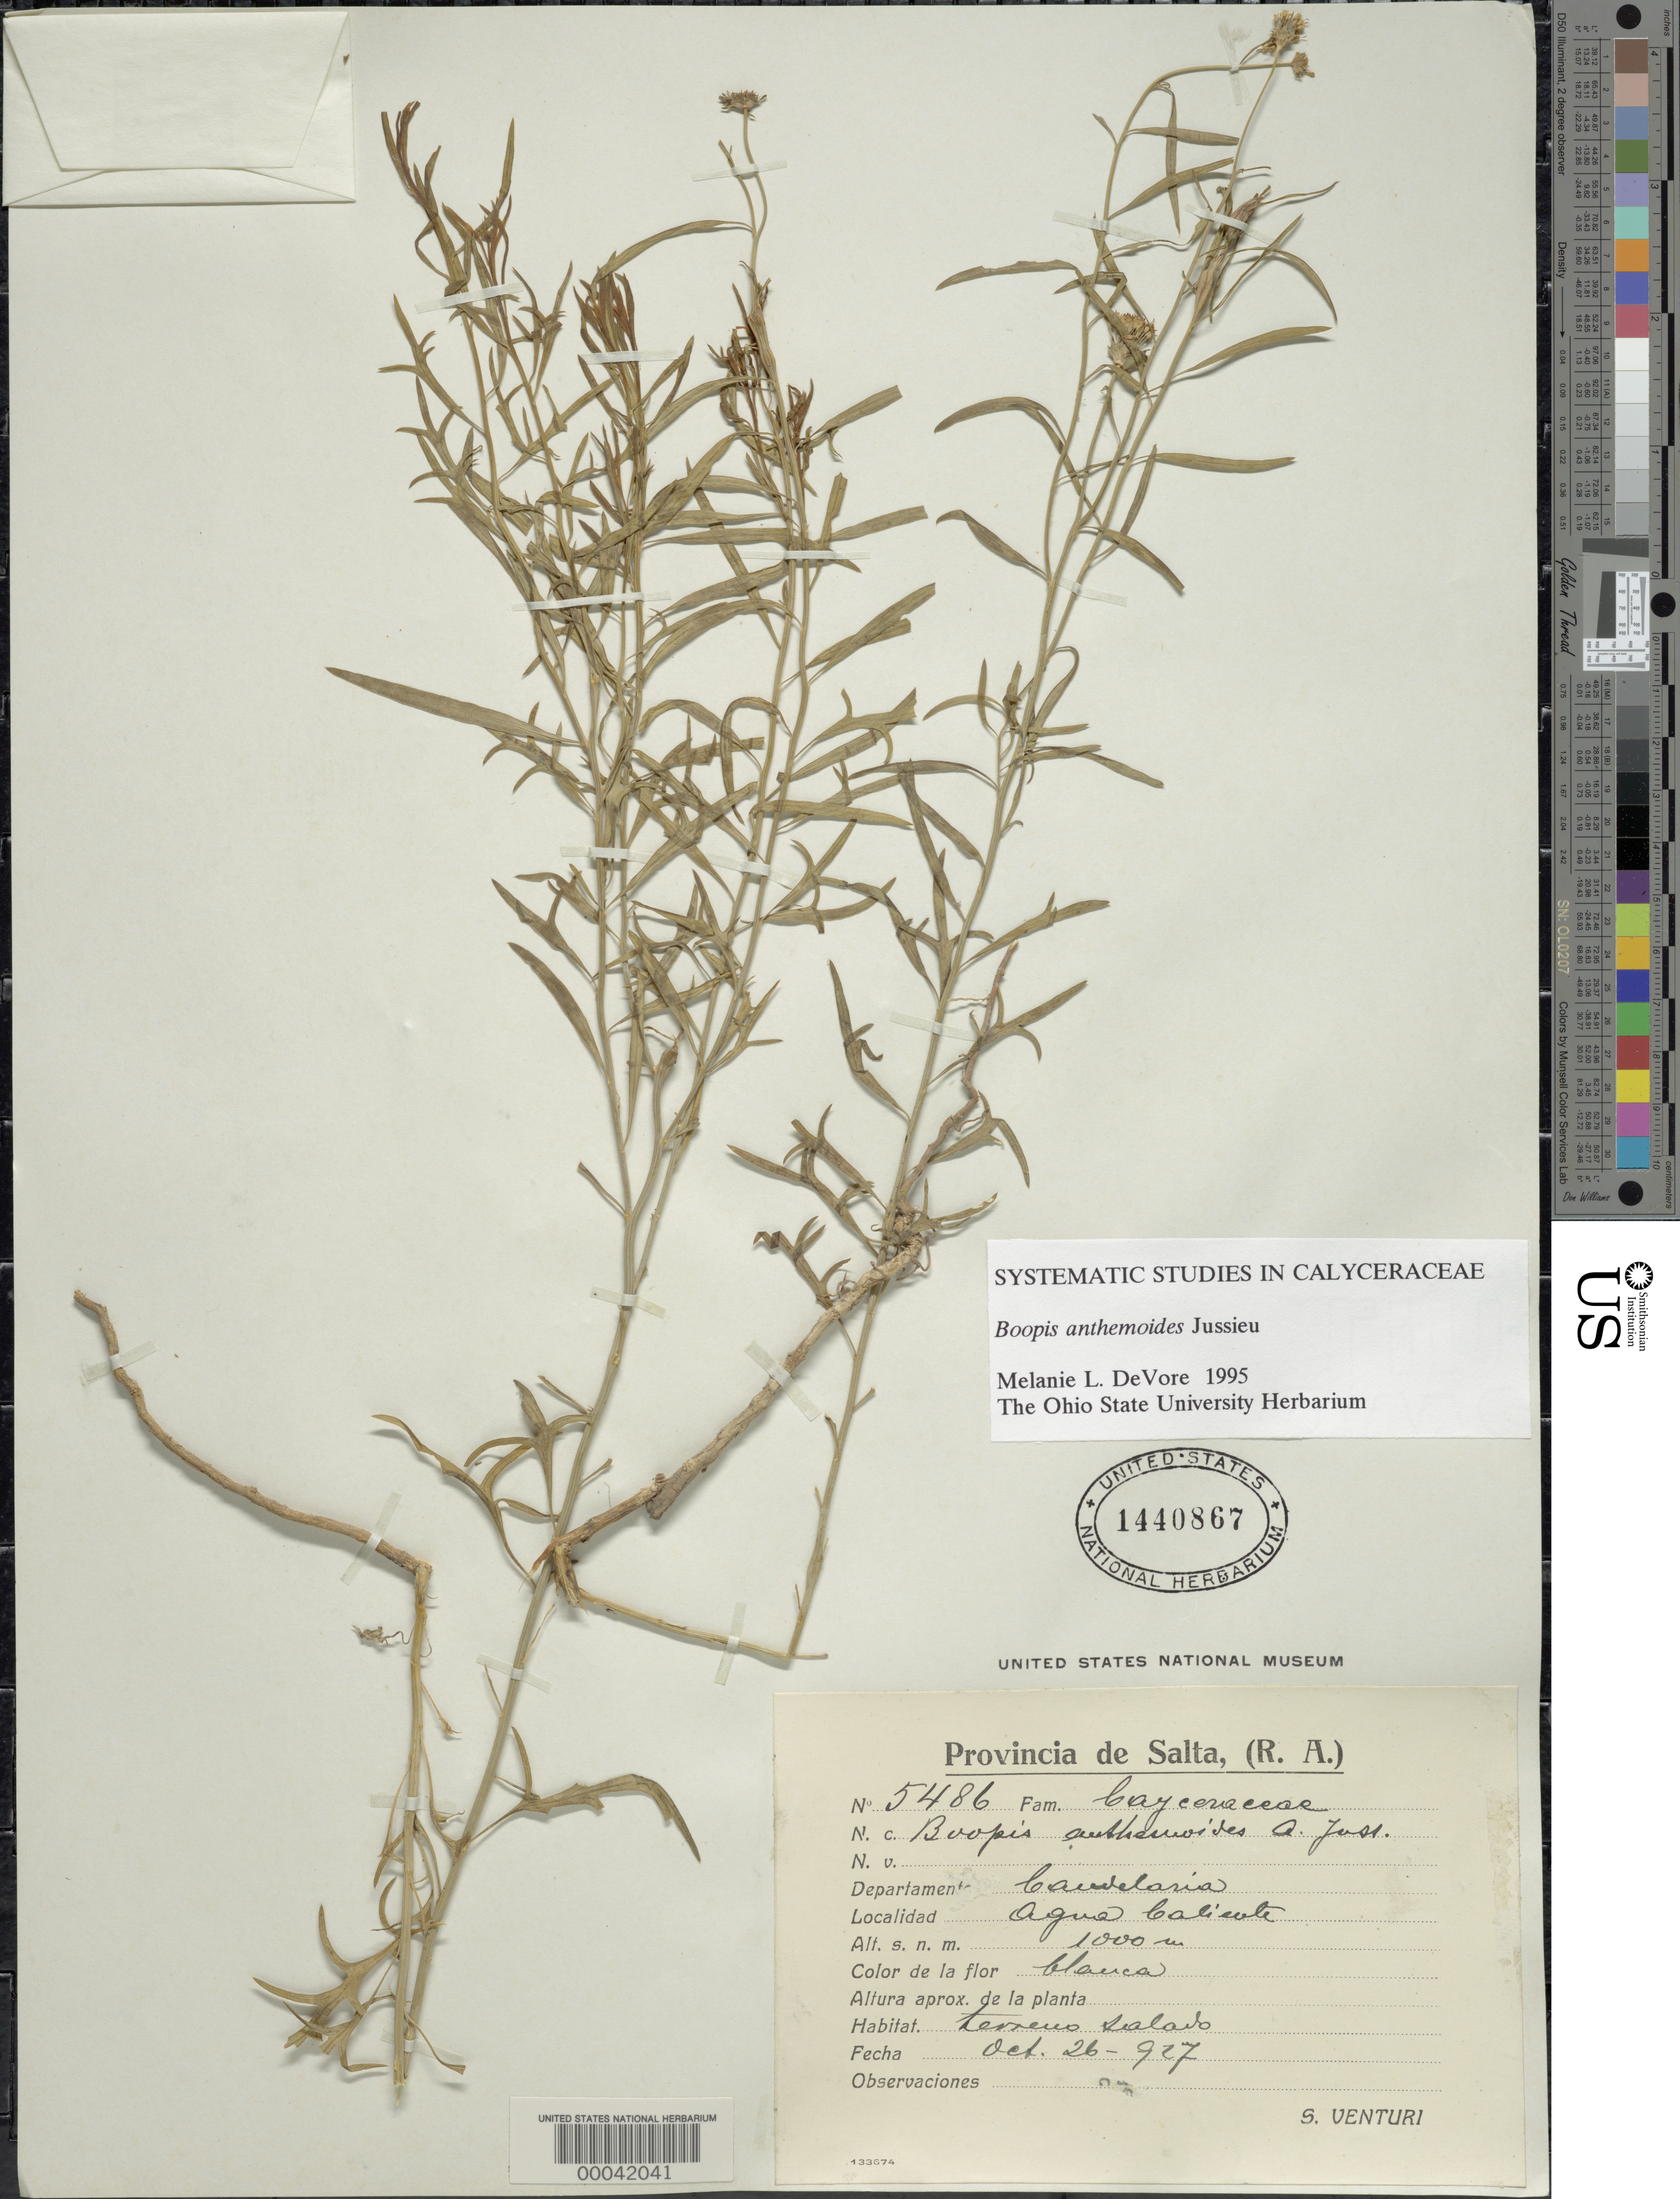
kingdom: Plantae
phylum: Tracheophyta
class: Magnoliopsida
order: Asterales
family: Calyceraceae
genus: Boopis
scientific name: Boopis anthemoides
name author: Juss.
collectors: S. Venturi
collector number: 5486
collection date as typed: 26 Oct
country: Argentina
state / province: Salta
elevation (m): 1000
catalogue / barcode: US 1440867